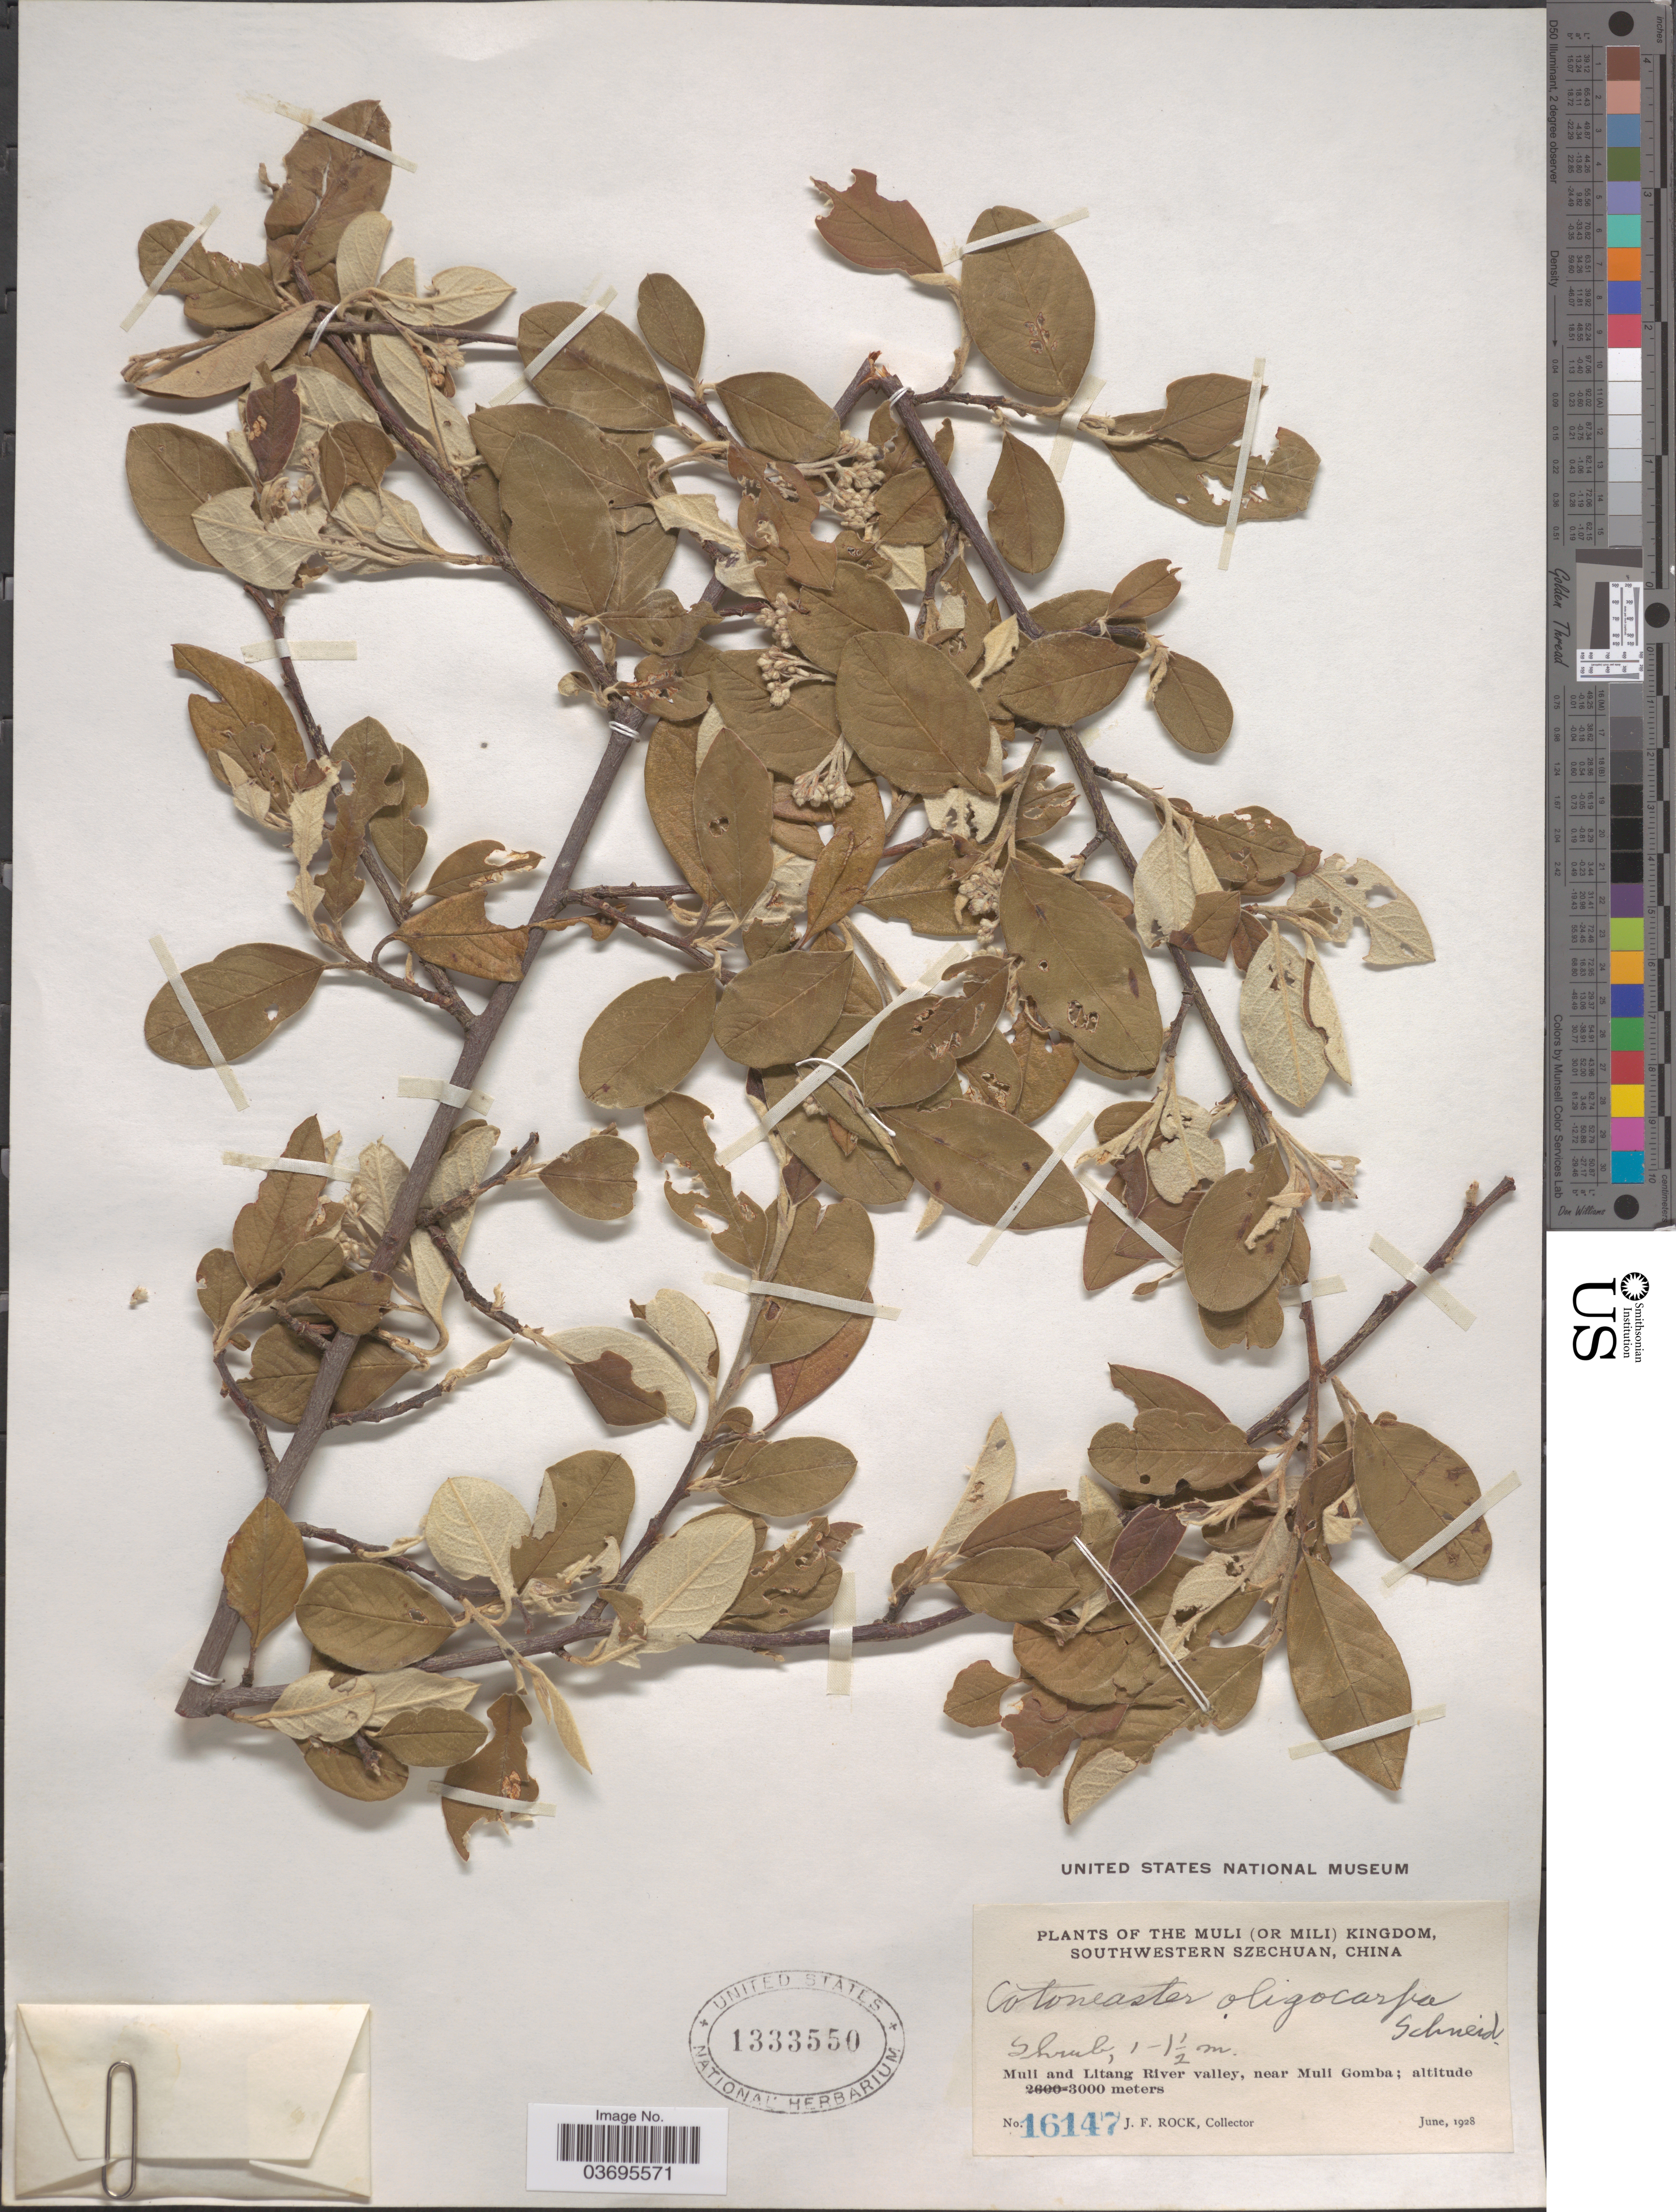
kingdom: Plantae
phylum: Tracheophyta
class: Magnoliopsida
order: Rosales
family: Rosaceae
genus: Cotoneaster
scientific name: Cotoneaster oligocarpus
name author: C.K. Schneid.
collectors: J. Rock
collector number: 16147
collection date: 1928-06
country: China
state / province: Sichuan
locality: The Muli (or Mili) Kingdom, Southwestern Szechuan. Muli and Litang River valley, near Muli Gomba.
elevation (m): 3000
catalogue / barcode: US 1333550